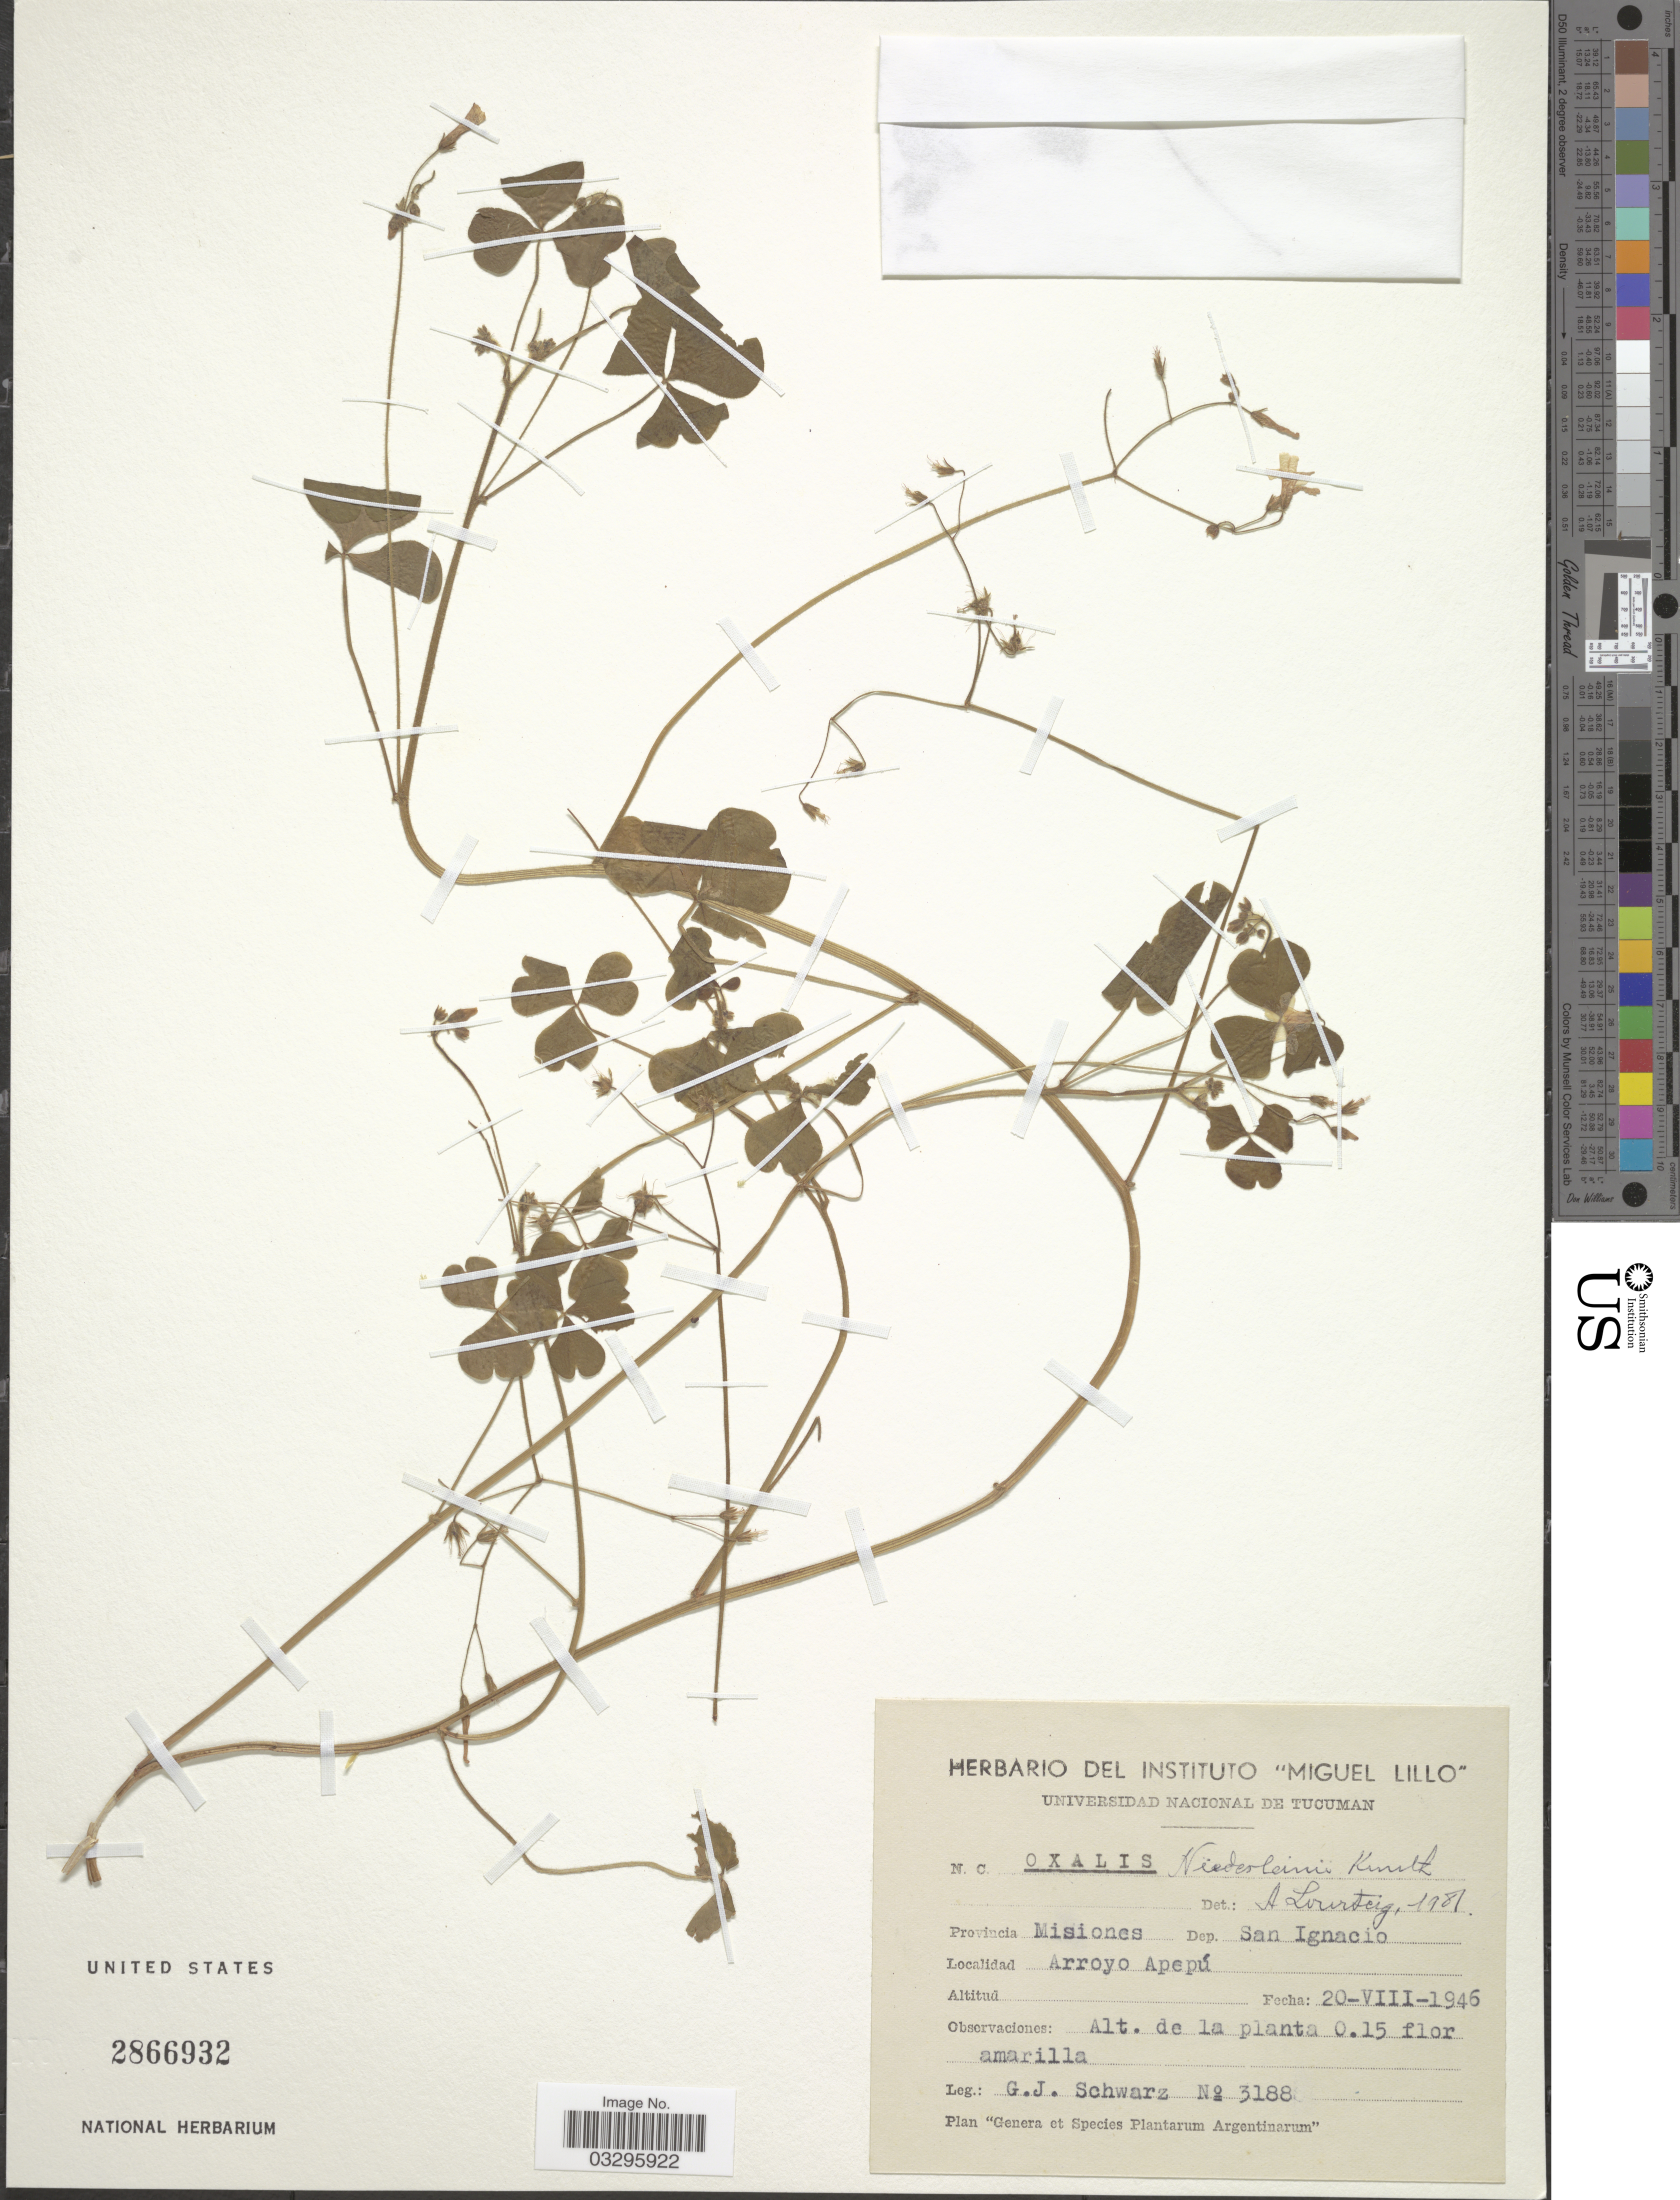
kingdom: Plantae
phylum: Tracheophyta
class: Magnoliopsida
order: Oxalidales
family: Oxalidaceae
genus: Oxalis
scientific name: Oxalis niederleinii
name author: R. Knuth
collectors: G. J. Schwarz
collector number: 3188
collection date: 1946-08-20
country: Argentina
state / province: Misiones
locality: Dep. San Ignacio. Arroyo Apepú.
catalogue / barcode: US 2866932